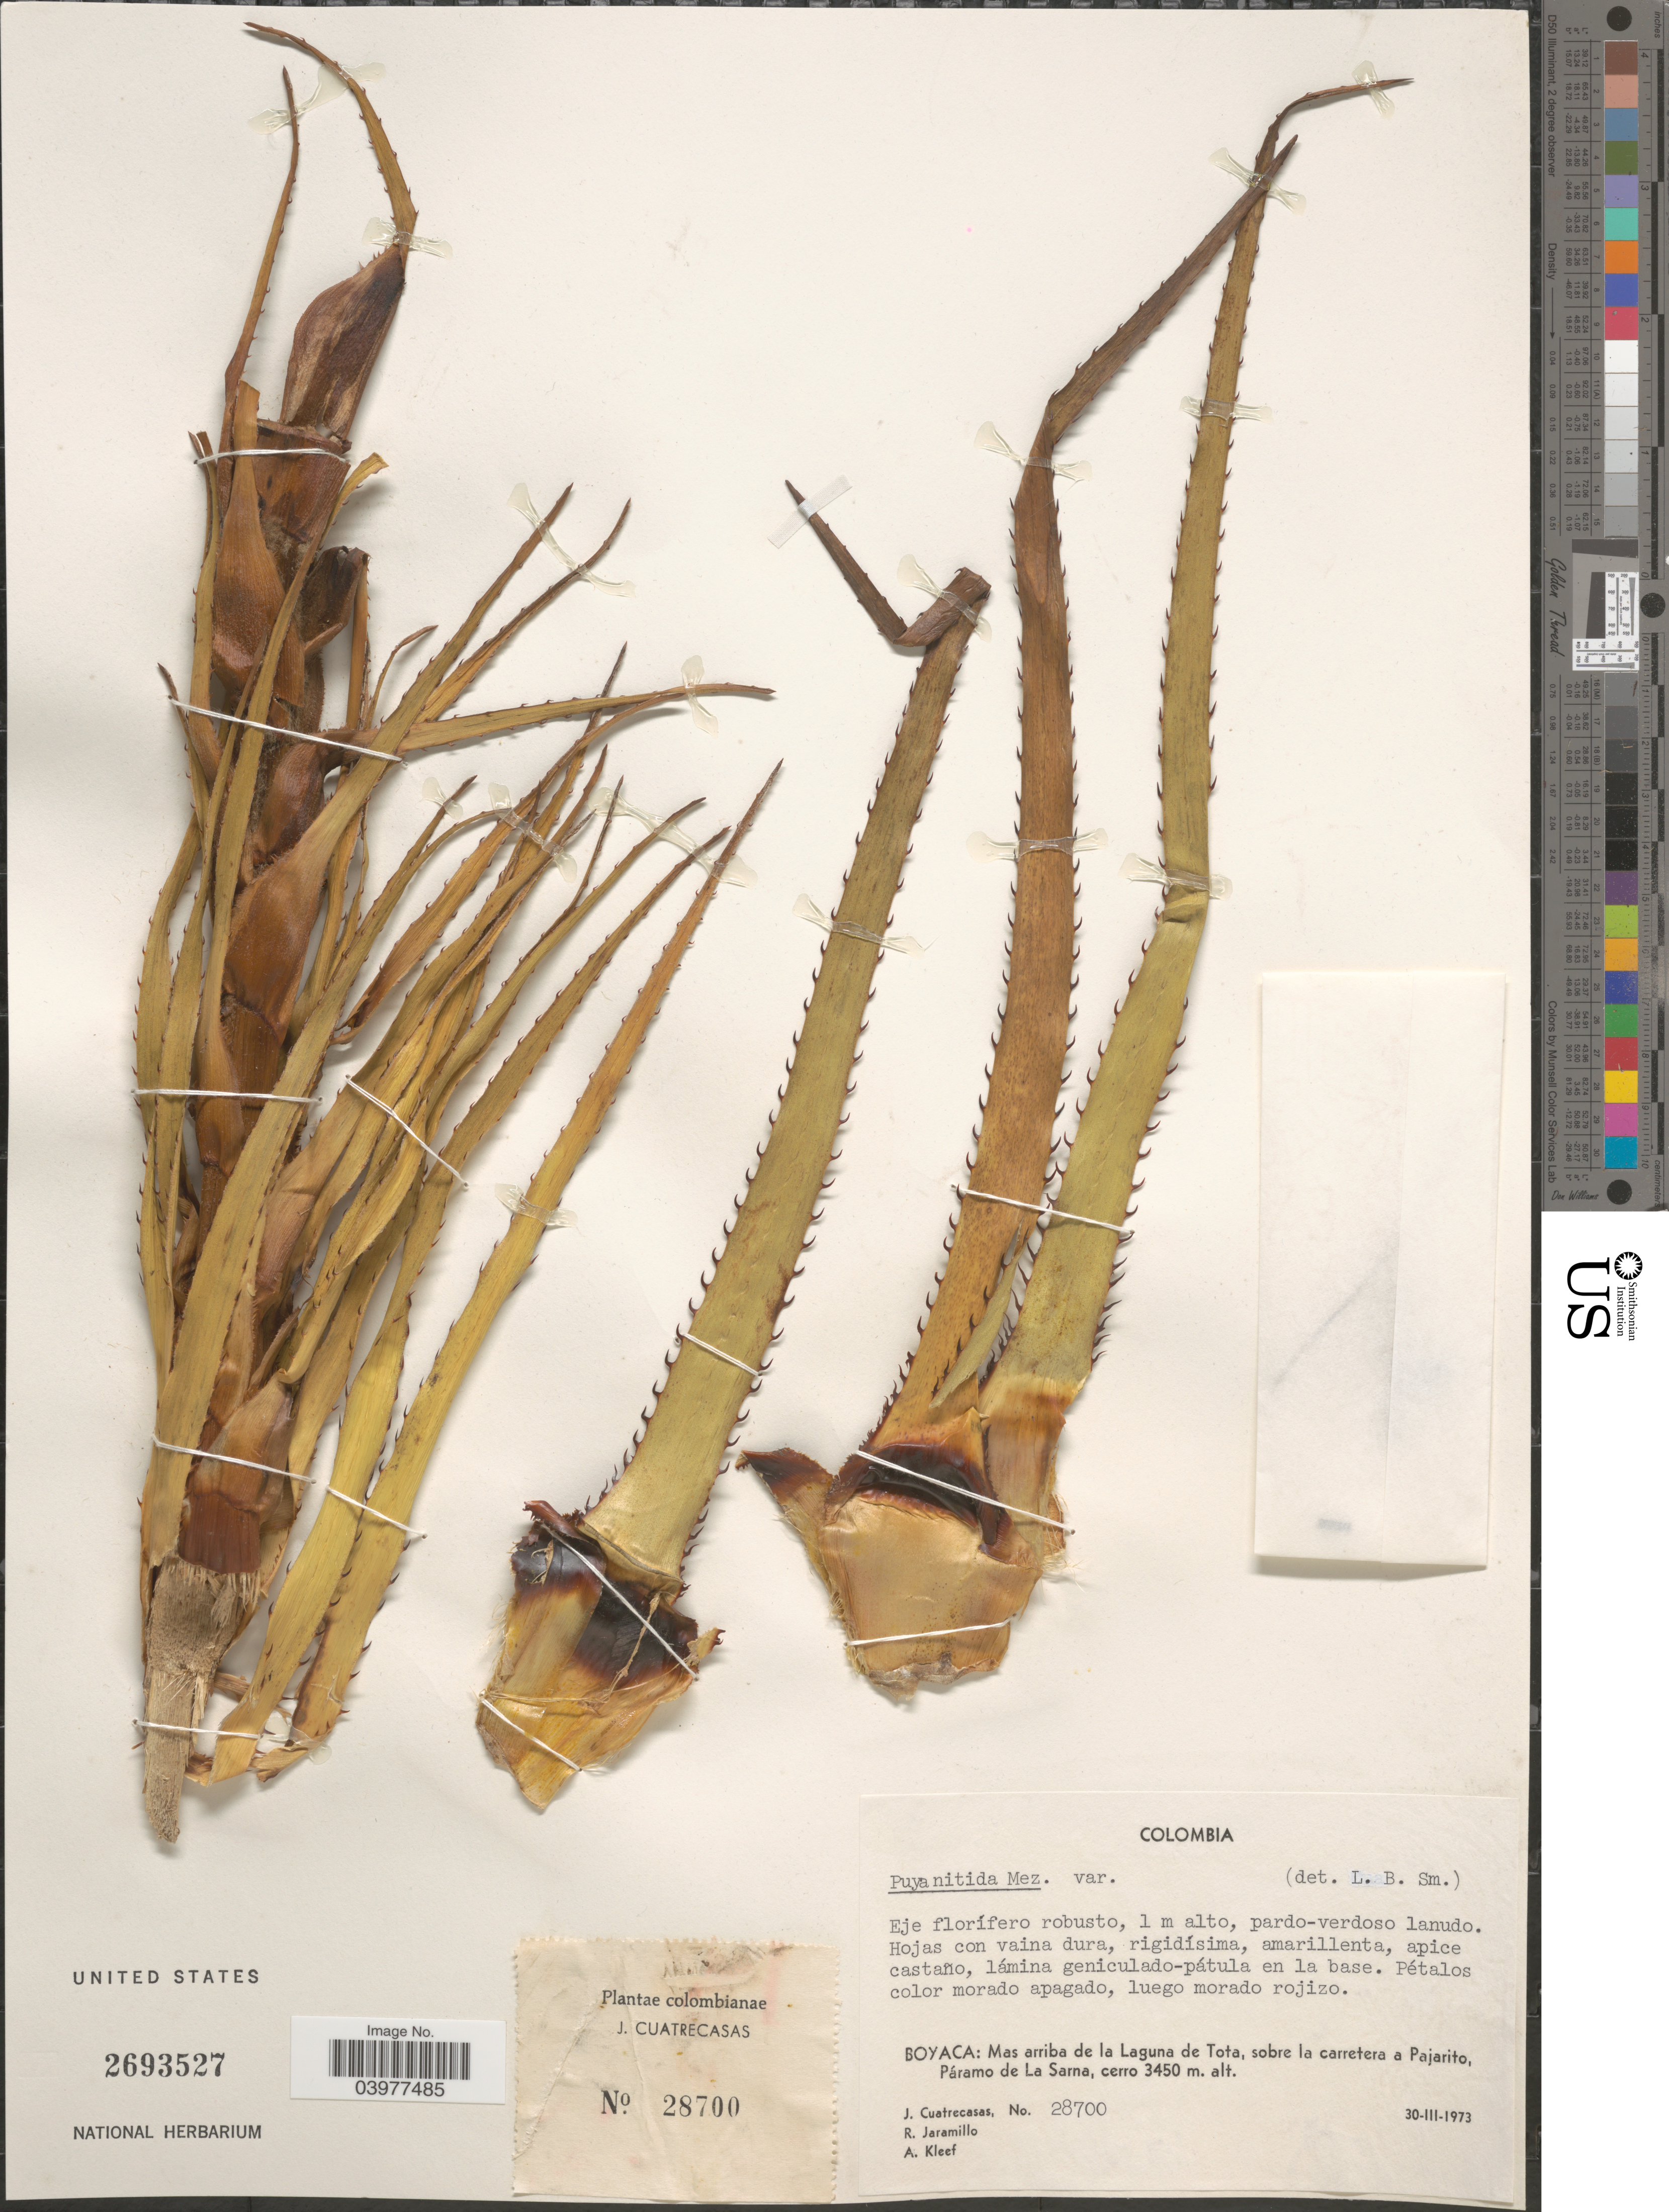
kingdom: Plantae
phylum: Tracheophyta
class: Liliopsida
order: Poales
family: Bromeliaceae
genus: Puya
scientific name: Puya nitida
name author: Mez in C. DC.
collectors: J. Cuatrecasas, R. Jaramillo & A. Kleef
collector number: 28700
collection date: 1973-03-30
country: Colombia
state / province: Boyacá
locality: Mas arriba de la Laguna de Tota, sobre la carretera a Pajarito, Páramo de La Sarna.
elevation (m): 3450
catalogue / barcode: US 2693527